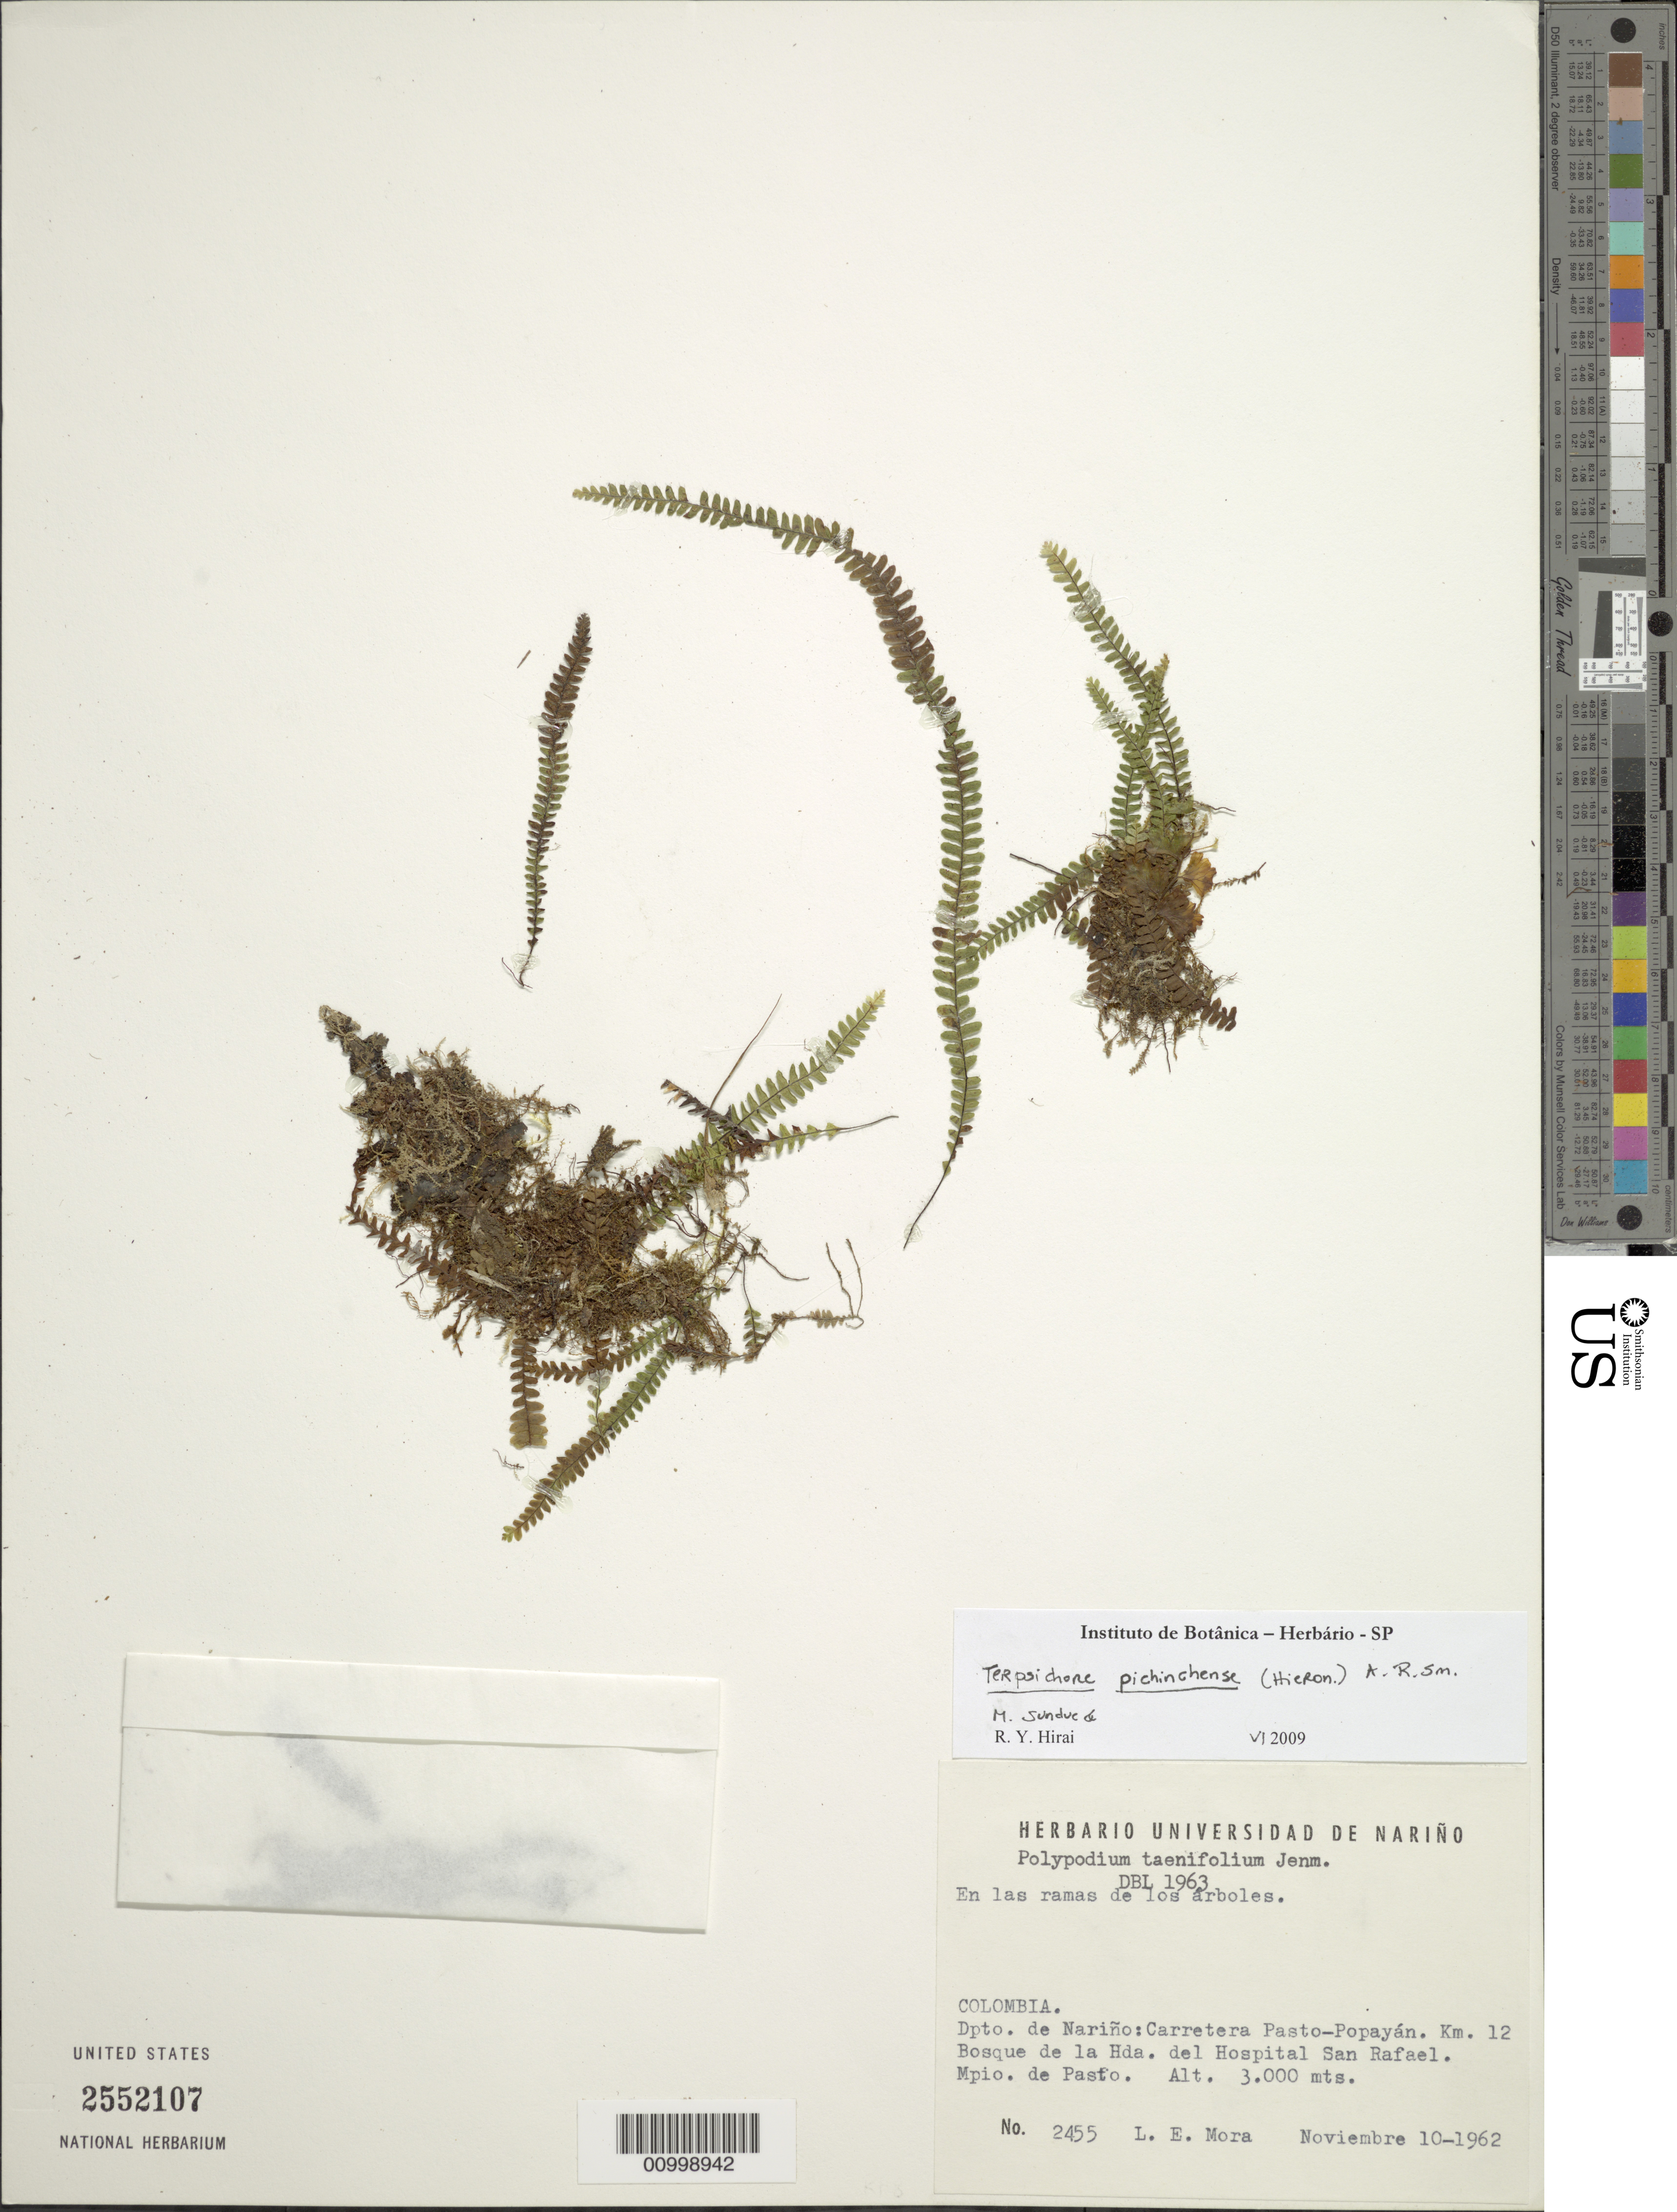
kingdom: Plantae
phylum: Tracheophyta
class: Polypodiopsida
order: Polypodiales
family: Polypodiaceae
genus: Ascogrammitis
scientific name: Ascogrammitis pichinchensis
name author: (Hieron.) Sundue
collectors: L. Mora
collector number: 2455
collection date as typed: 10-Nov-62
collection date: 1962-11-10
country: Colombia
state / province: Nariño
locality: Carretera Pasto-Popayan. Km. 12. Dosque de al Had. Del Hospital San Rafael. Mpio de Pasto.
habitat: en las ramas de los arboles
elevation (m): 3000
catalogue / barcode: US 2552107